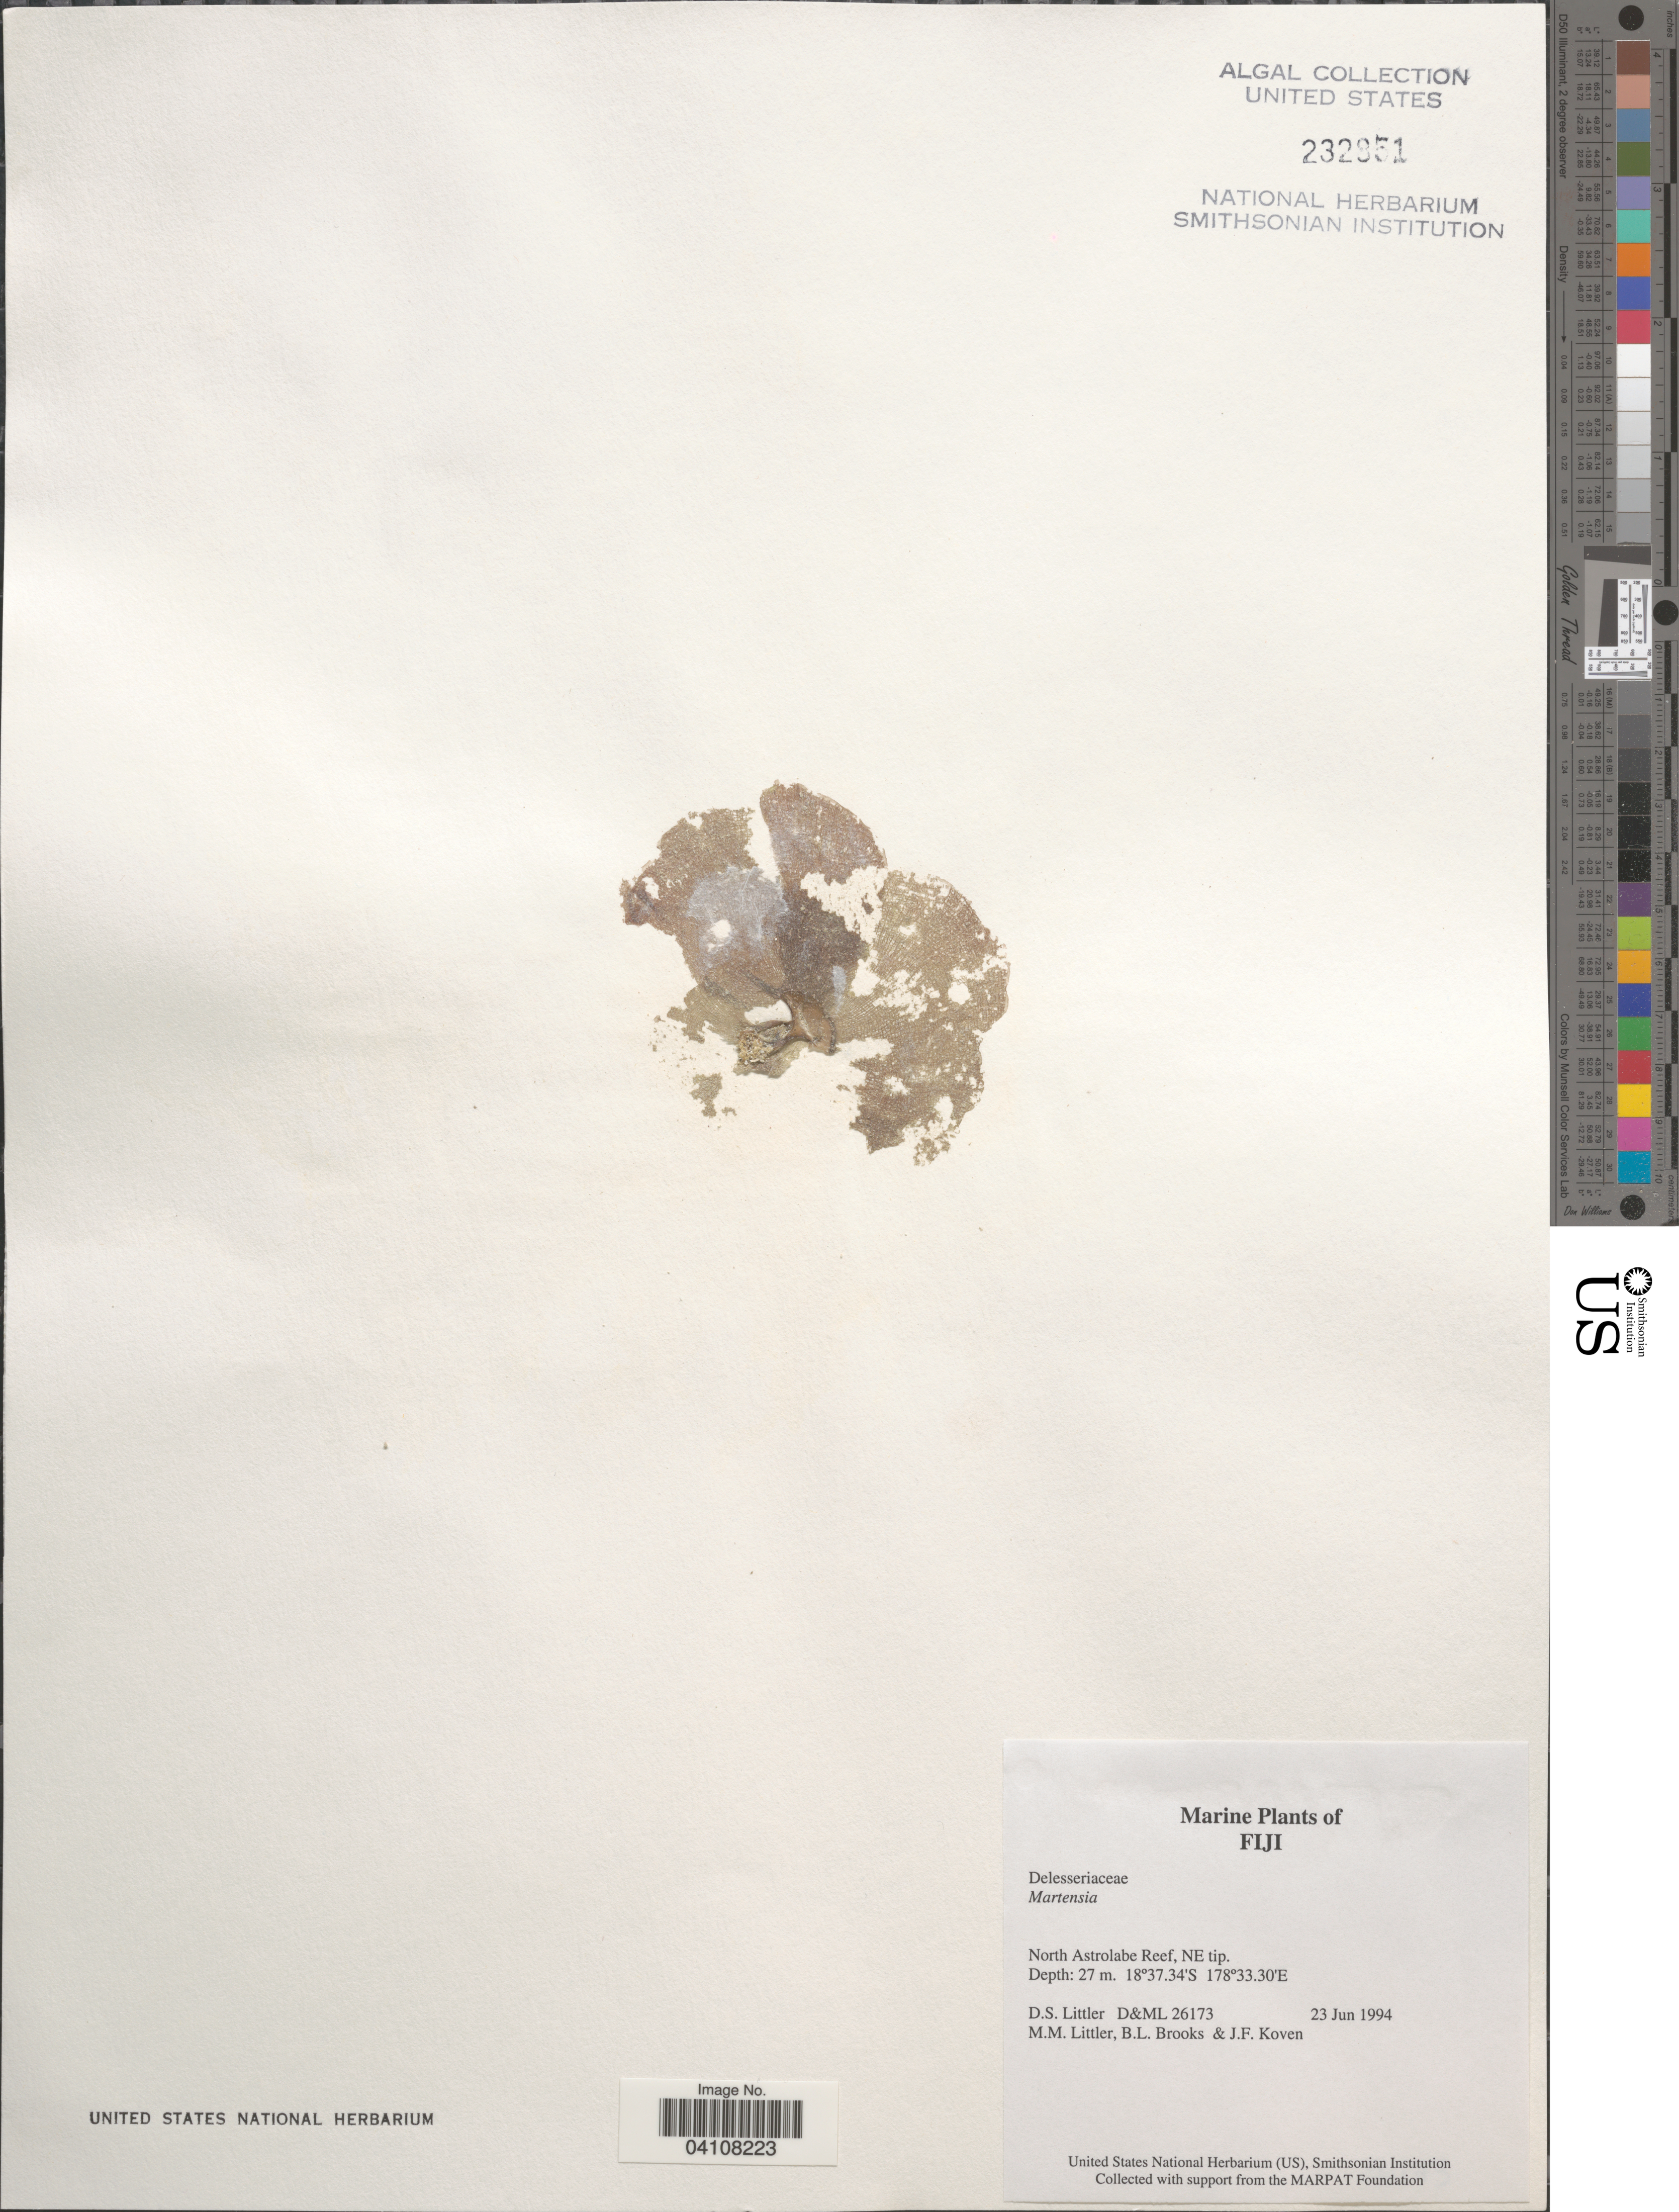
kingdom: Plantae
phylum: Rhodophyta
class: Florideophyceae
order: Ceramiales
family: Delesseriaceae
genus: Martensia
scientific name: Martensia sp.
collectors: D. S. Littler, B. Brooks & J. Koven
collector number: D&ML26173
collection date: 1994-06-23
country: Fiji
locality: North Astrolabe Reef, NE tip.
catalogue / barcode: US 232851